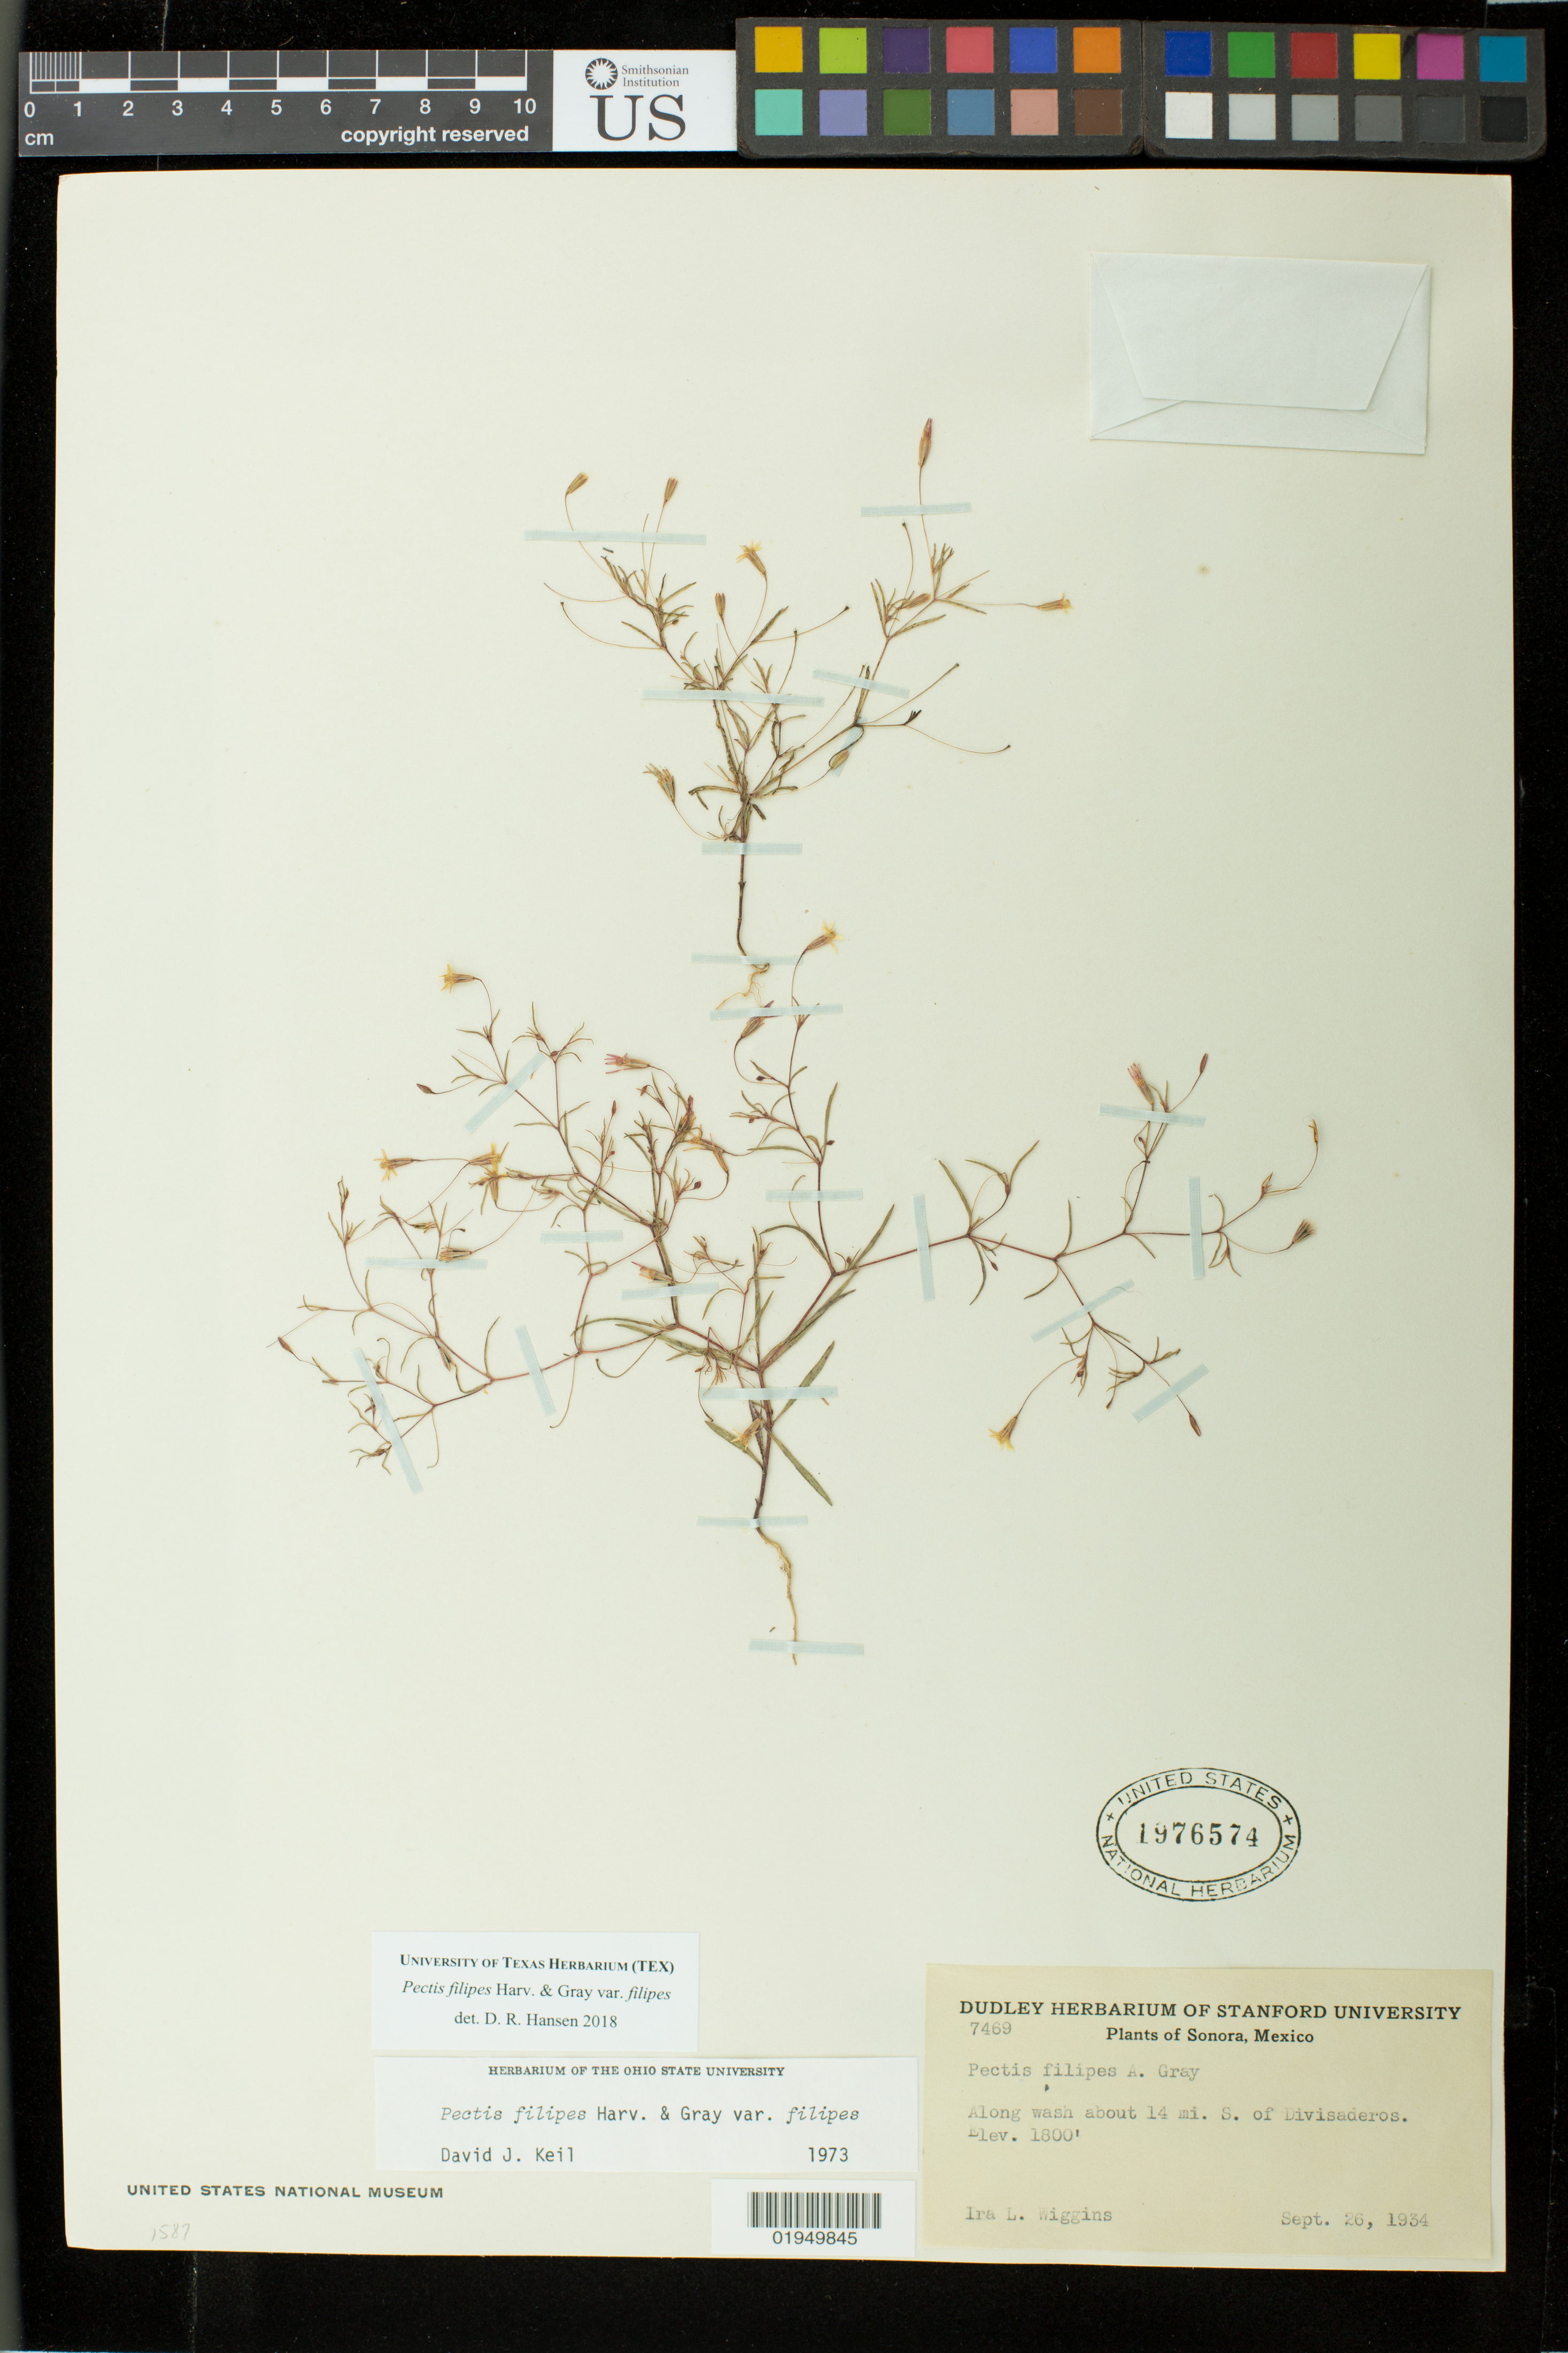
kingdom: Plantae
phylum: Tracheophyta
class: Magnoliopsida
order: Asterales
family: Asteraceae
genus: Pectis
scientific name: Pectis filipes var. filipes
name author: Harv. & A. Gray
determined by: Hansen, D. R.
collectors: I. L. Wiggins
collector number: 7469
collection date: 1934-09-26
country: Mexico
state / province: Sonora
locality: Along wash about 14 mi. S. of Divisaderos.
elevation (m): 549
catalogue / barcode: US 1976574